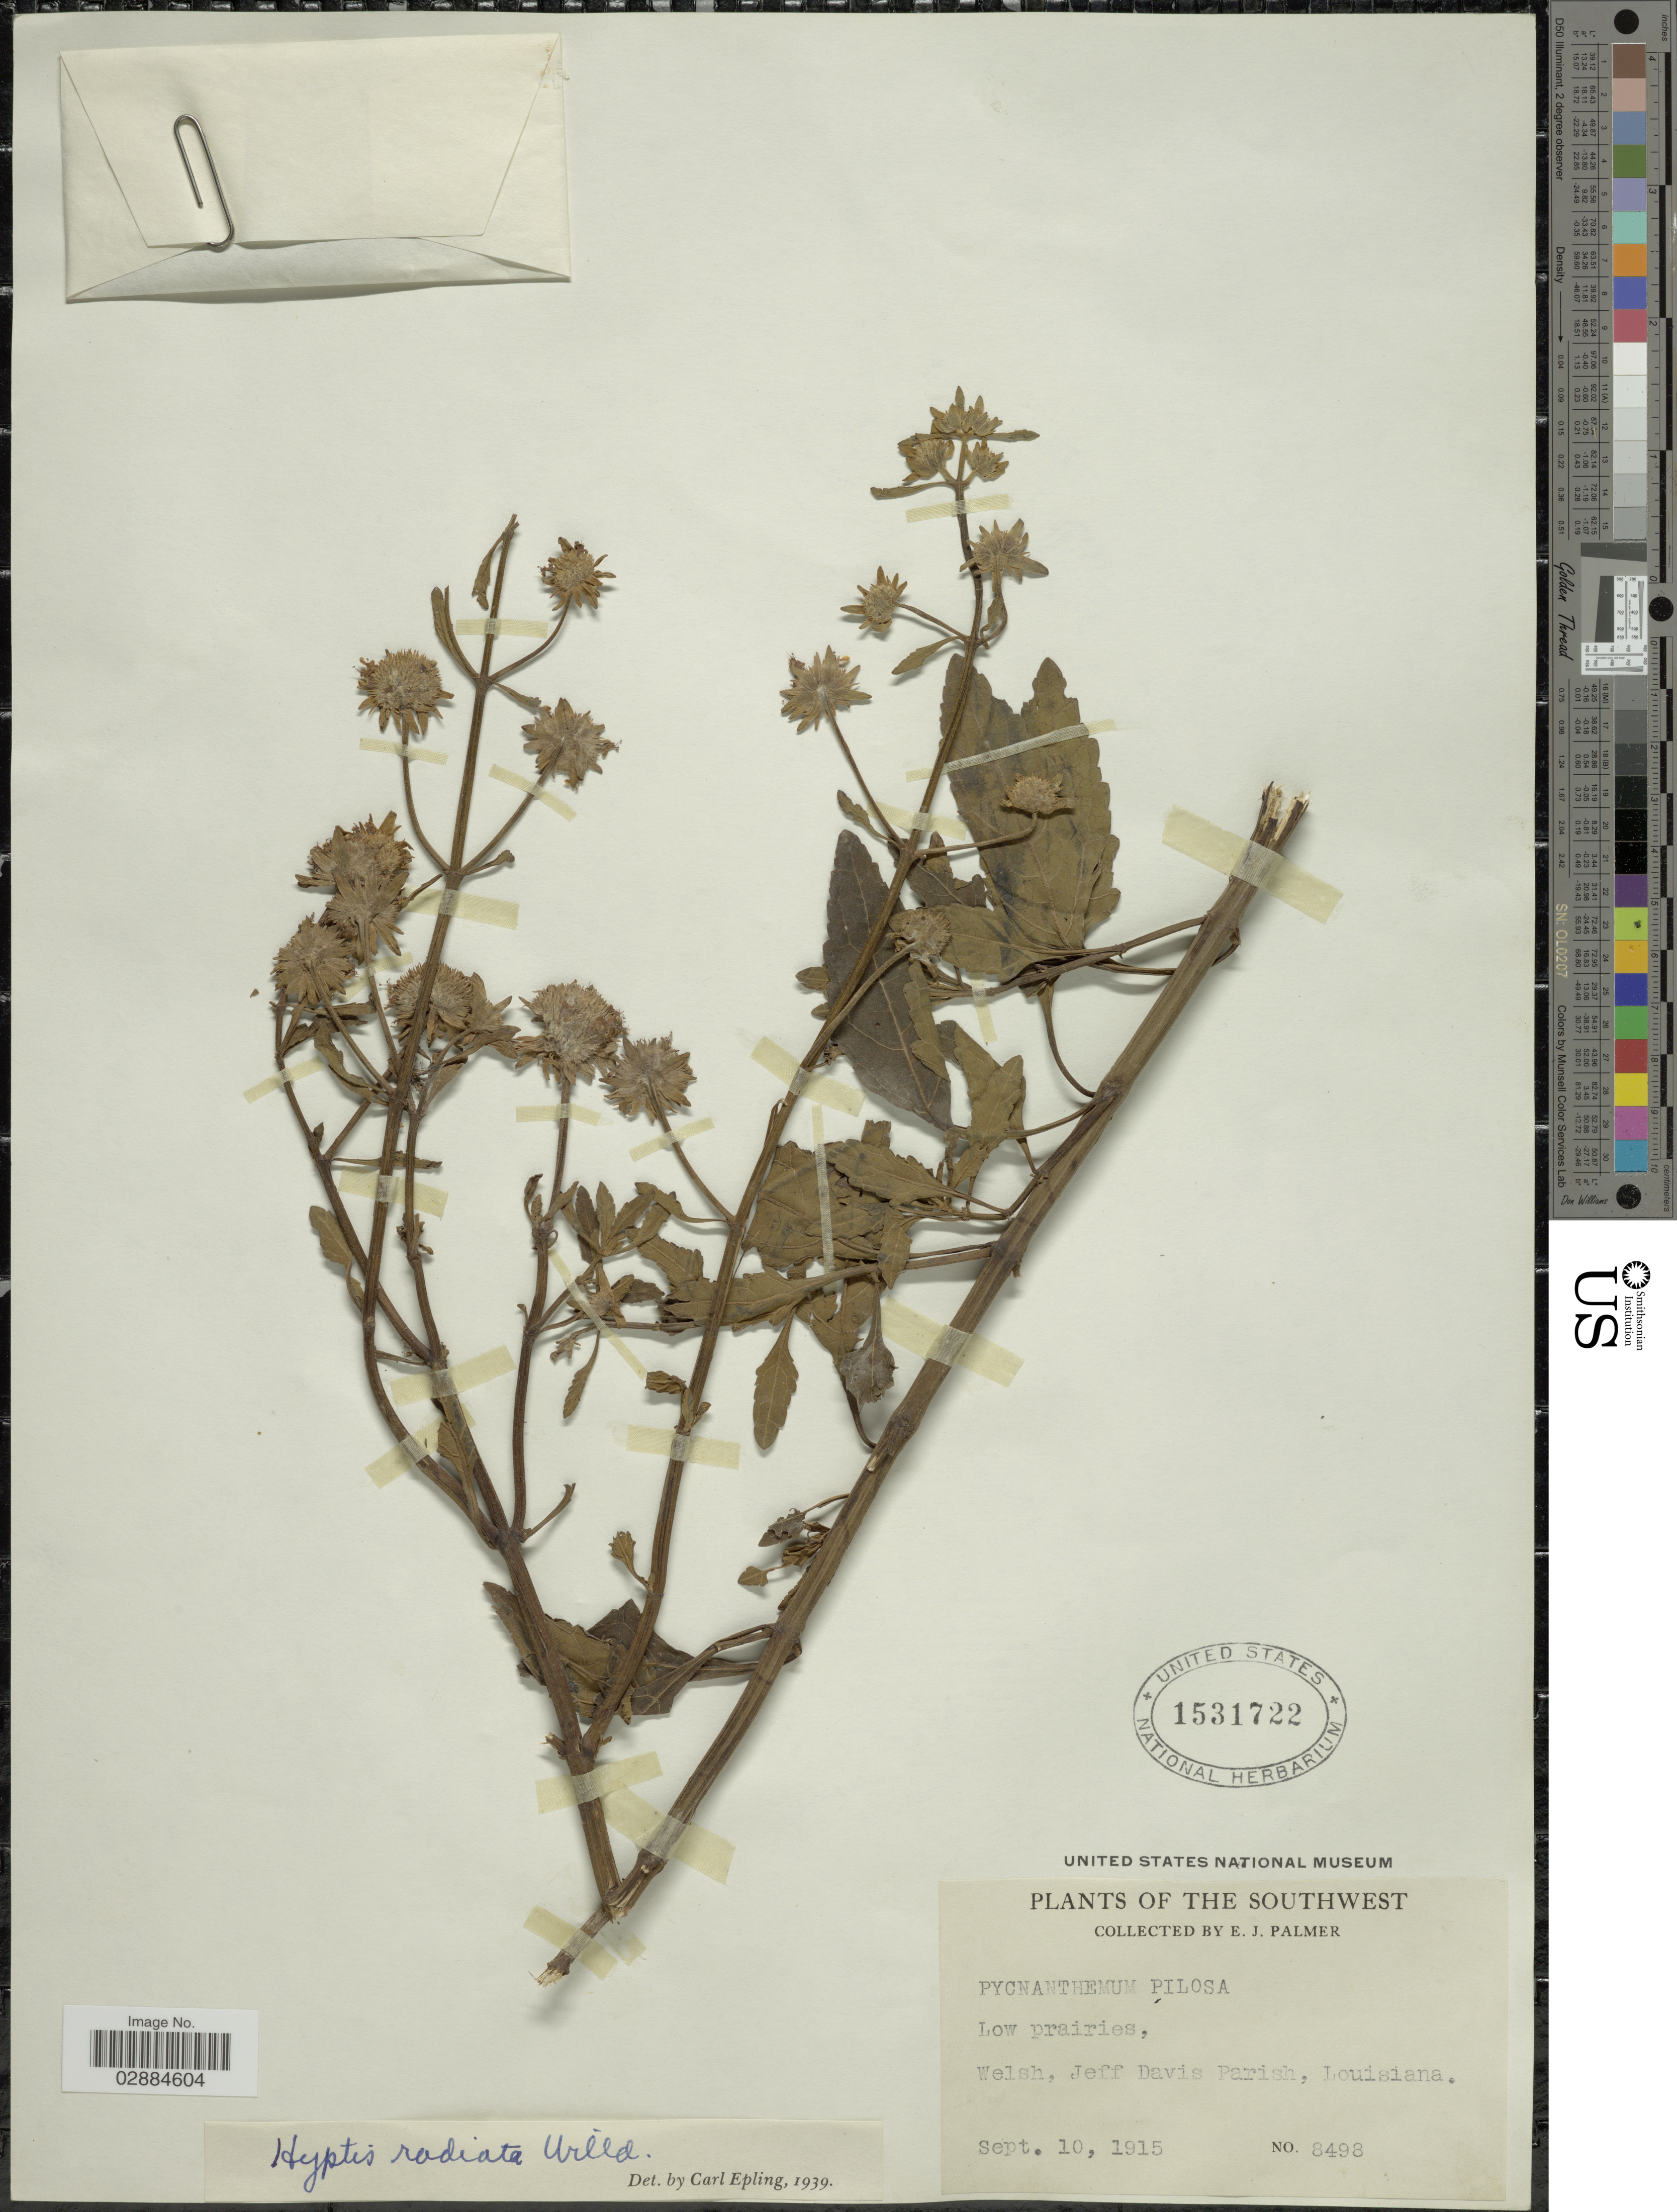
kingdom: Plantae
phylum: Tracheophyta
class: Magnoliopsida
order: Lamiales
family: Lamiaceae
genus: Hyptis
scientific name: Hyptis radiata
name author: Kunth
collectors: E. J. Palmer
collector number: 8498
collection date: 1915-09-10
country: United States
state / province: Louisiana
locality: Welsh, Jeff Davis Parish, Louisiana, The Southwest.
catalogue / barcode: US 1531722